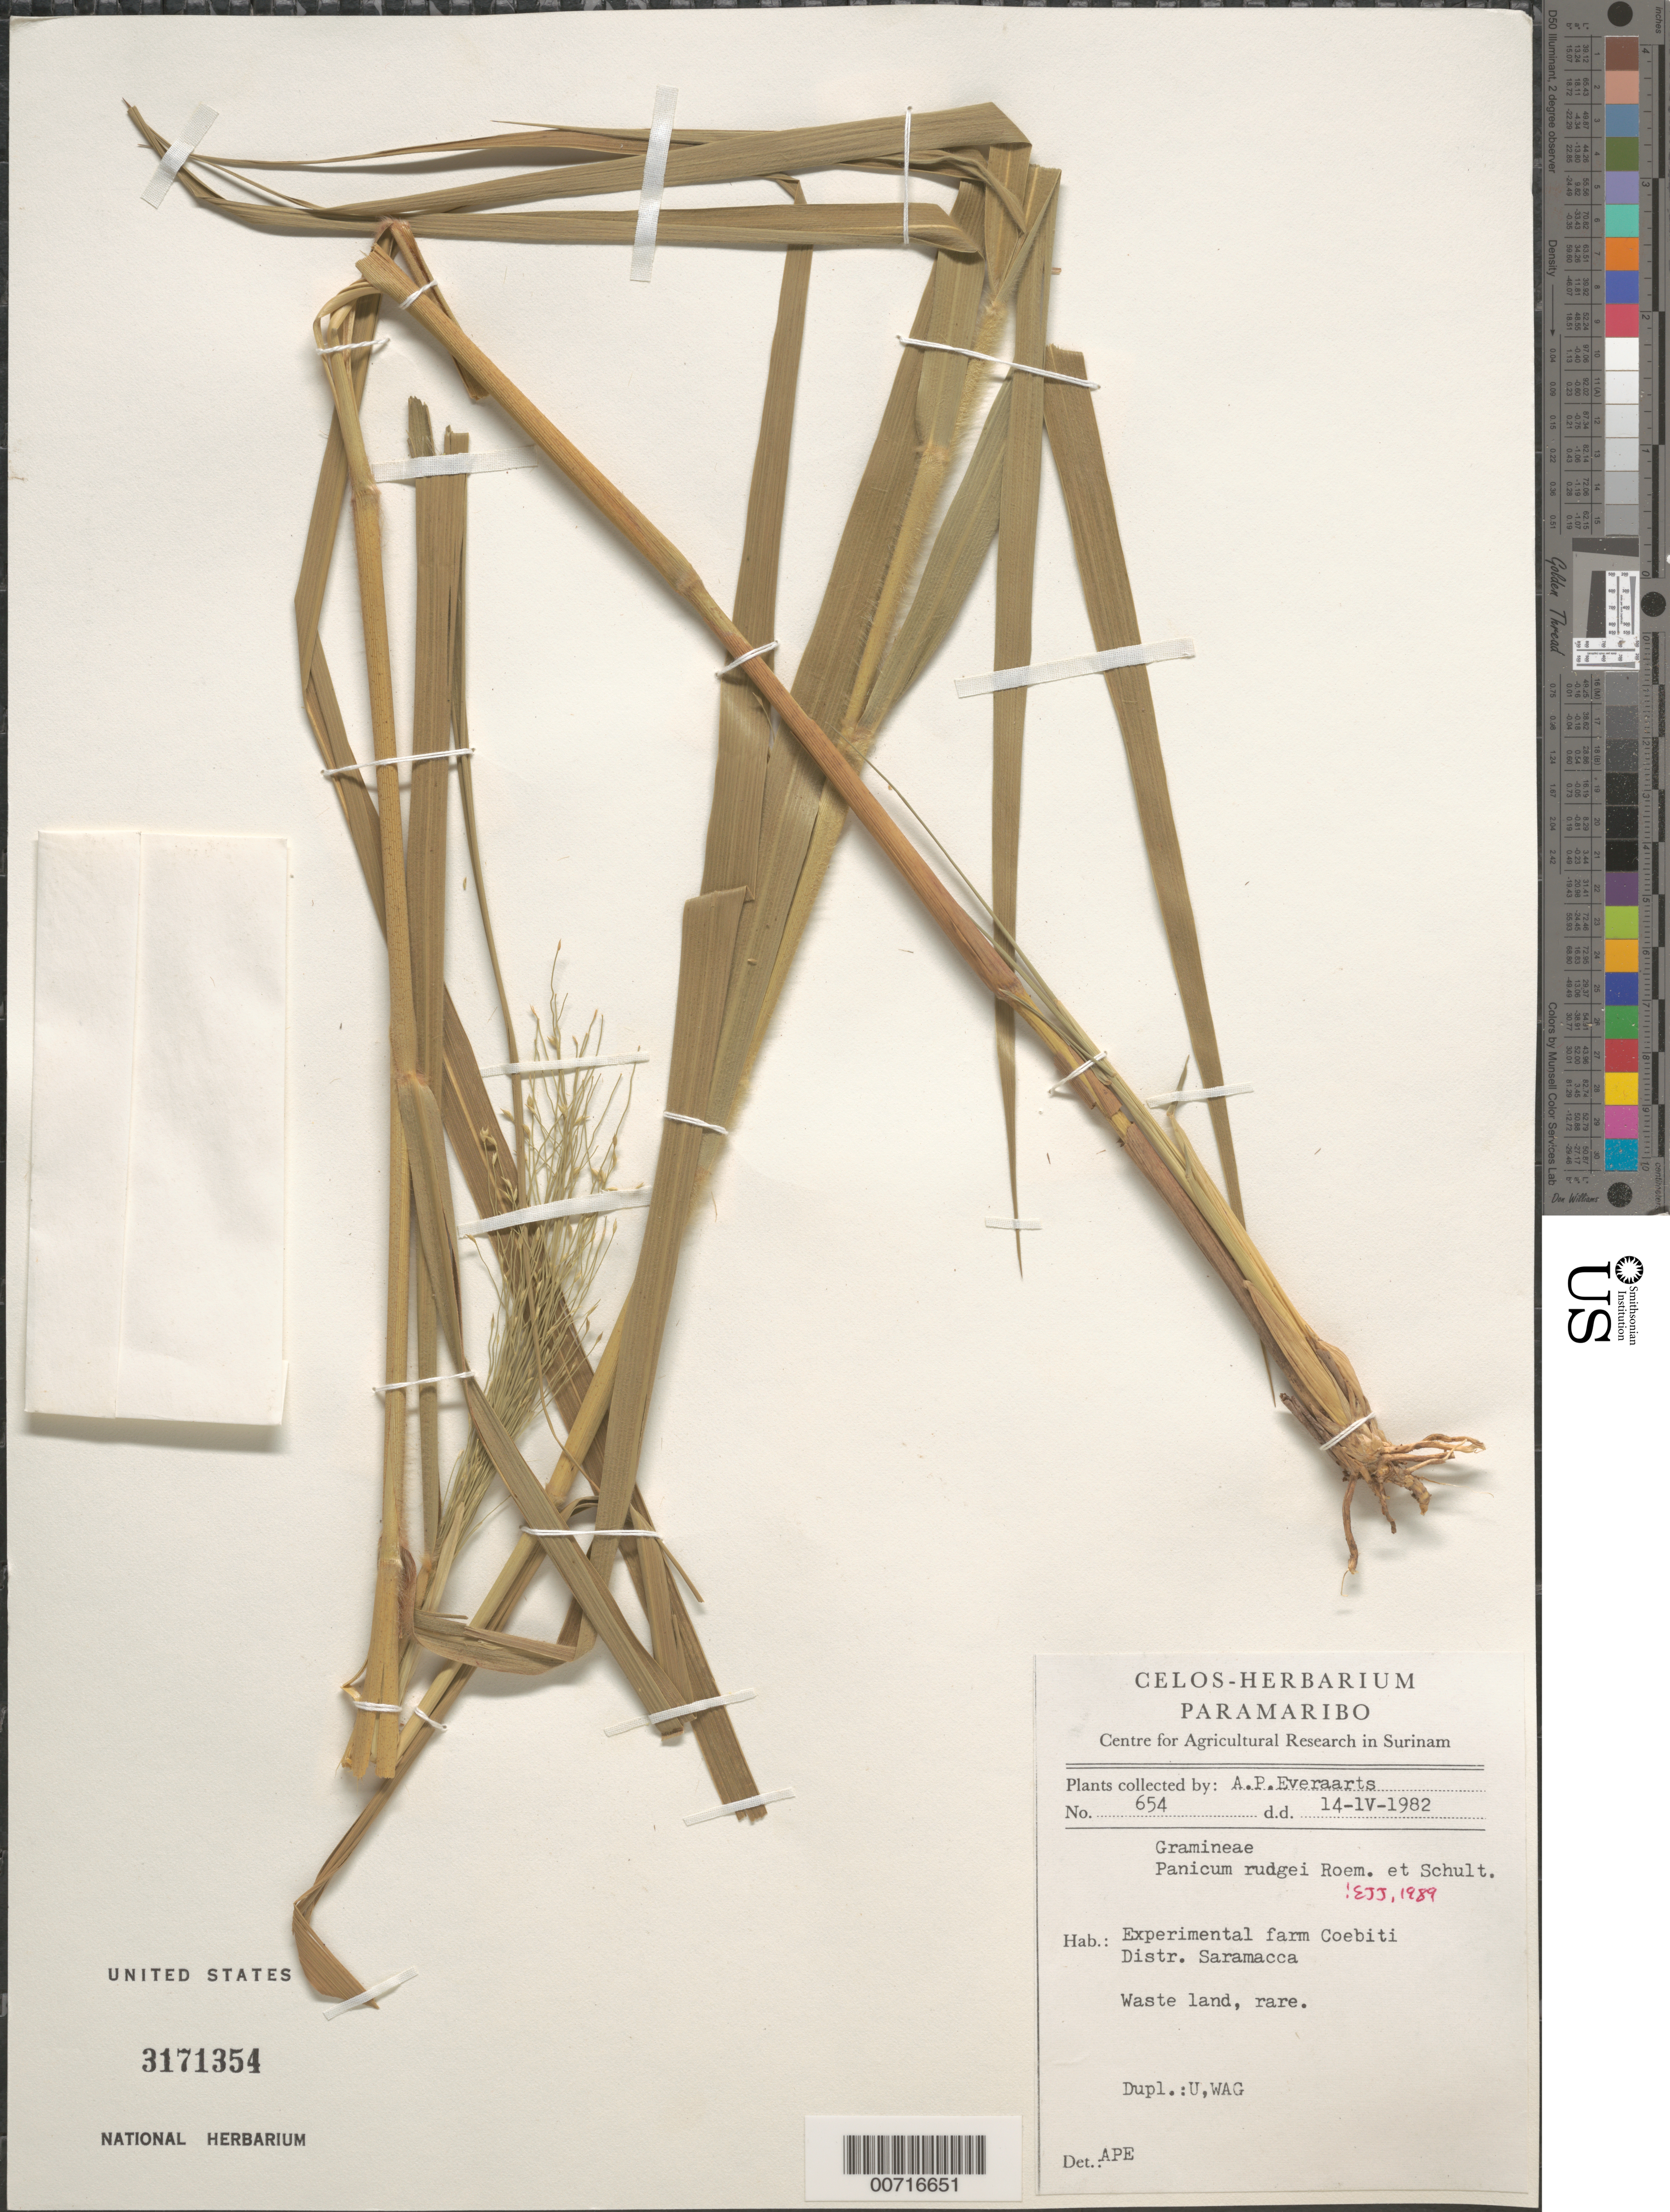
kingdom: Plantae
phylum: Tracheophyta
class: Liliopsida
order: Poales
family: Poaceae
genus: Panicum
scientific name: Panicum rudgei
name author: Roem. & Schult.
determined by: Judziewicz, E. J.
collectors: A. Everaarts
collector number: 654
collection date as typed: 14-Apr-82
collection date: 1982-04-14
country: Suriname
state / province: Saramacca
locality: Coebiti Experimental Farm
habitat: Waste land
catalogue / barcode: US 3171354